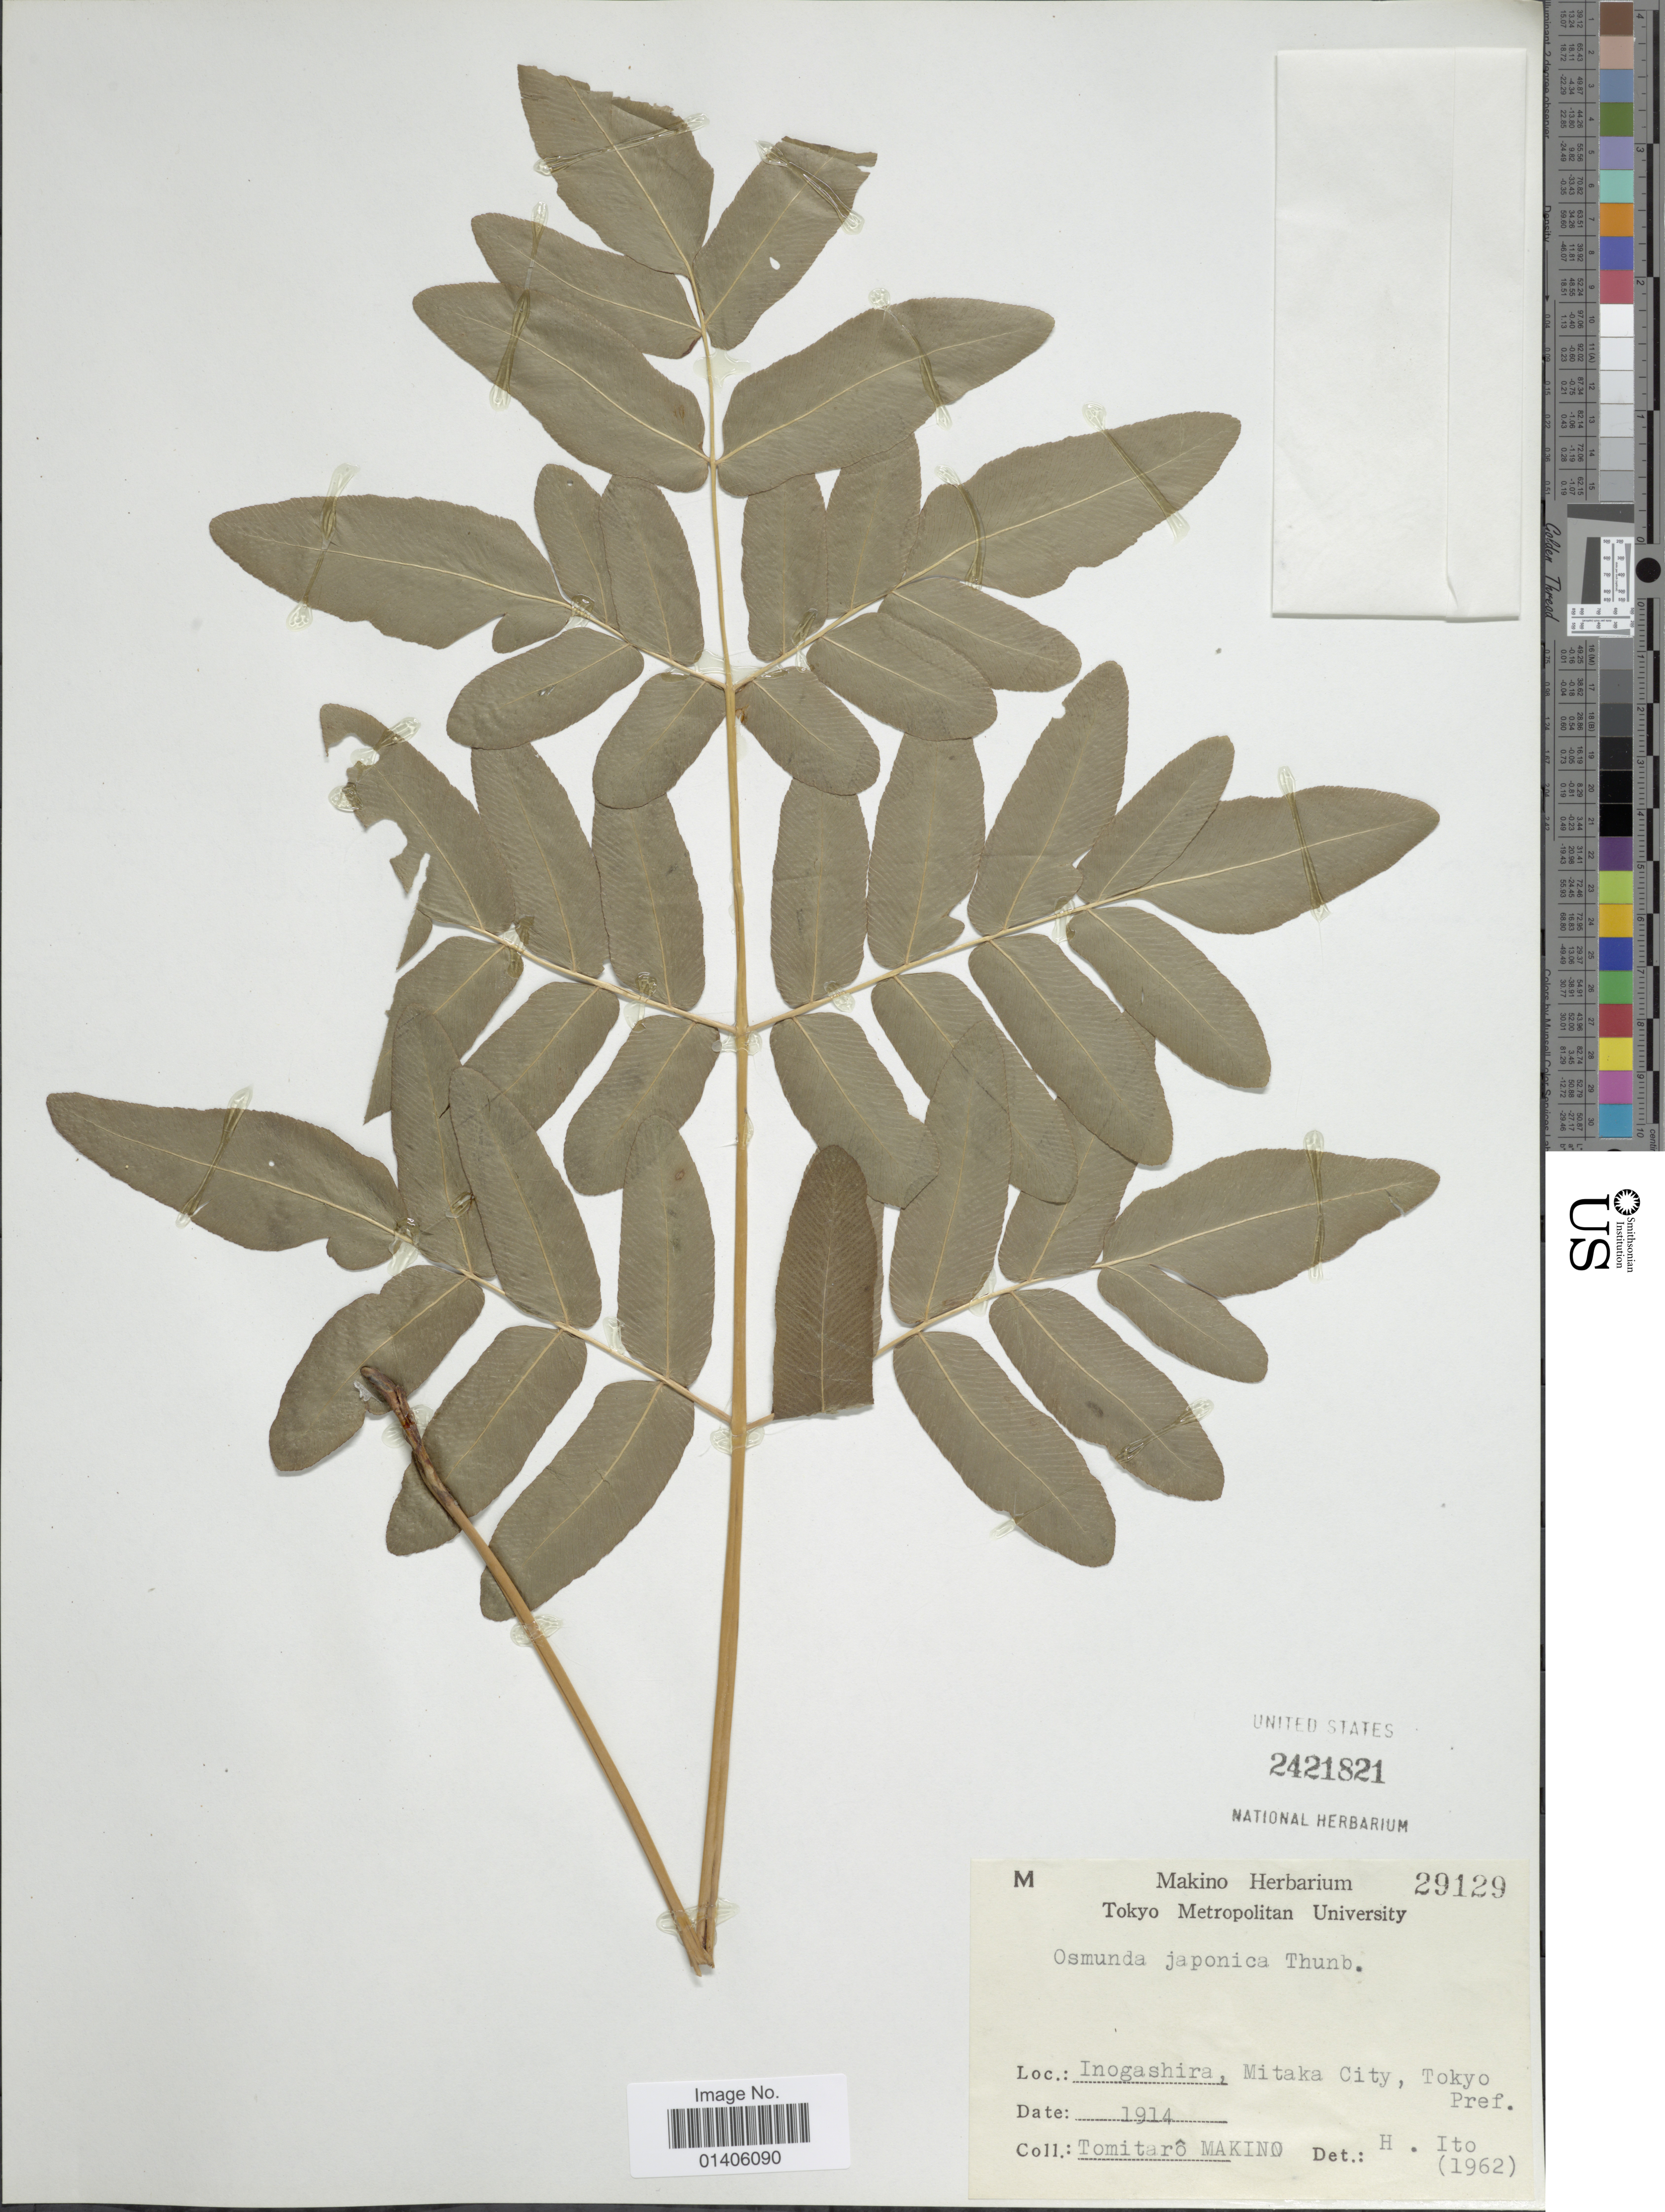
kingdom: Plantae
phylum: Tracheophyta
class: Polypodiopsida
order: Osmundales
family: Osmundaceae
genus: Osmunda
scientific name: Osmunda japonica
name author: Thunb.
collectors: T. Makino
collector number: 29129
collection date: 1914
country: Japan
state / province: Tokyo, Federal City of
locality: Inogashira, Mitaka City, Tokyo Pref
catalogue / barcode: US 2421821